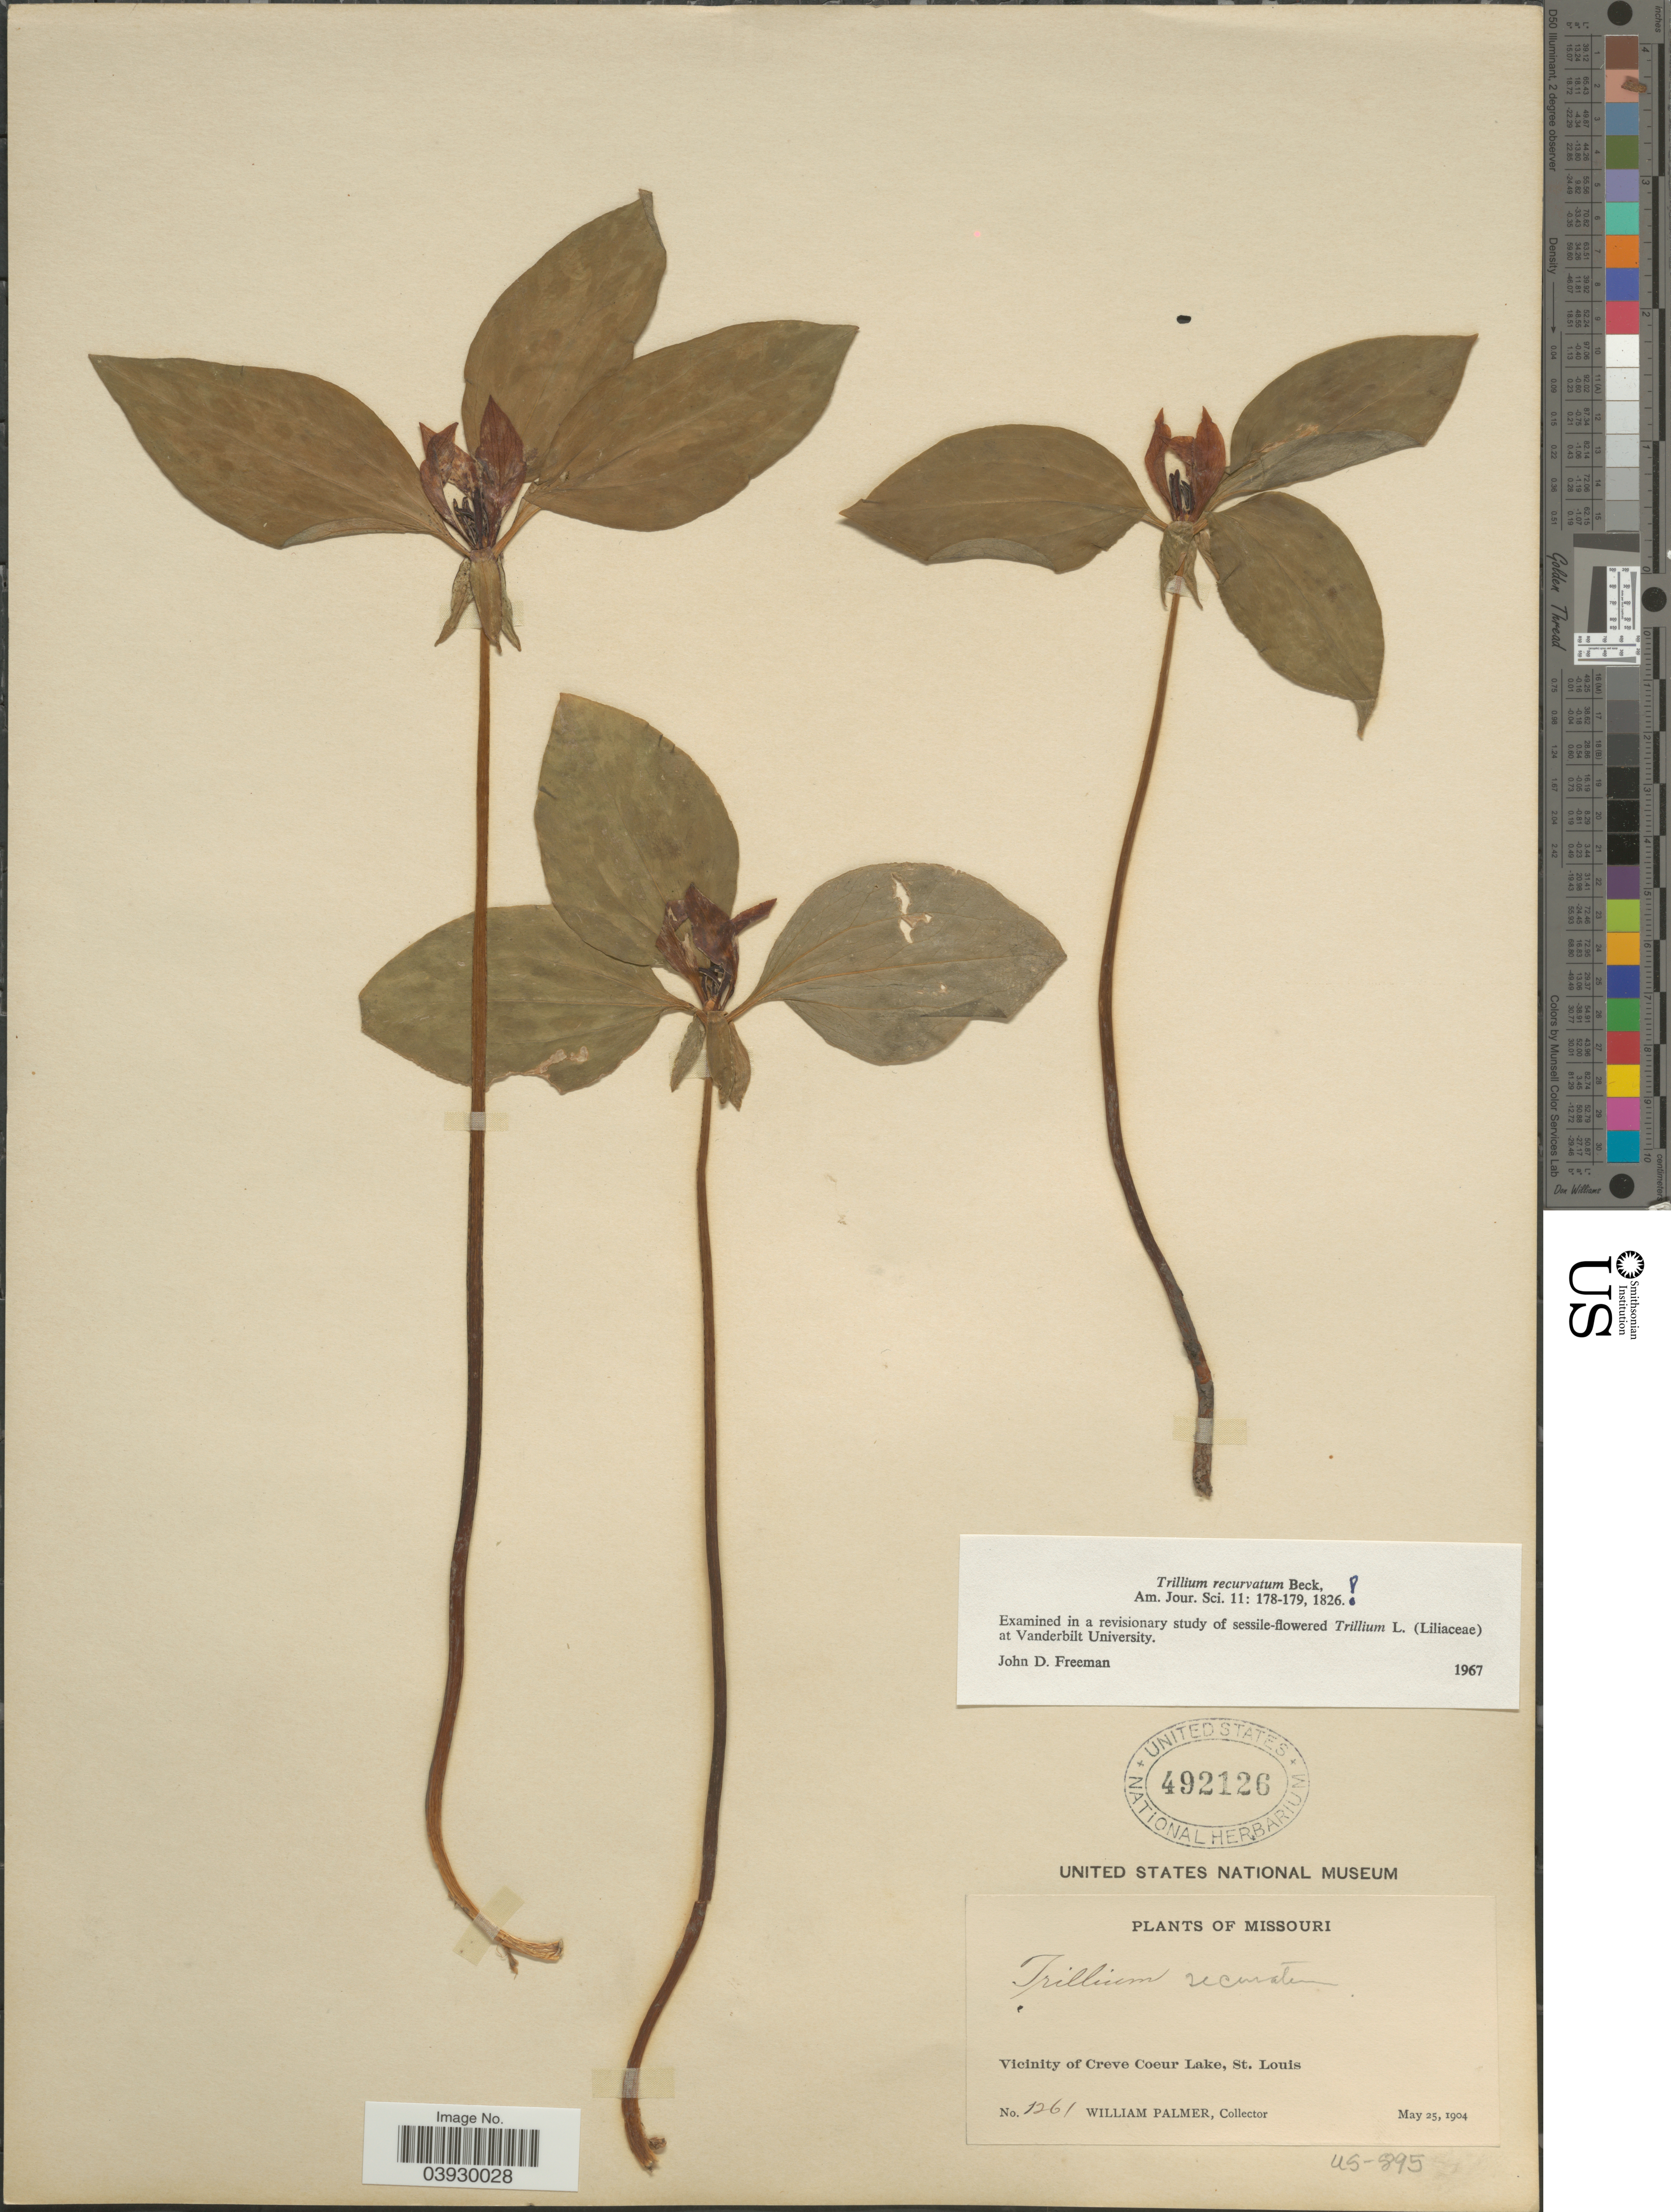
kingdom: Plantae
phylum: Tracheophyta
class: Liliopsida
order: Liliales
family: Melanthiaceae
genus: Trillium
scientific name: Trillium recurvatum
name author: L.C. Beck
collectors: W. Palmer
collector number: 1261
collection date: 1904-05-25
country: United States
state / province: Missouri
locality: Vicinity of Creve Coeur Lake, St. Louis.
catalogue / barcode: US 492126